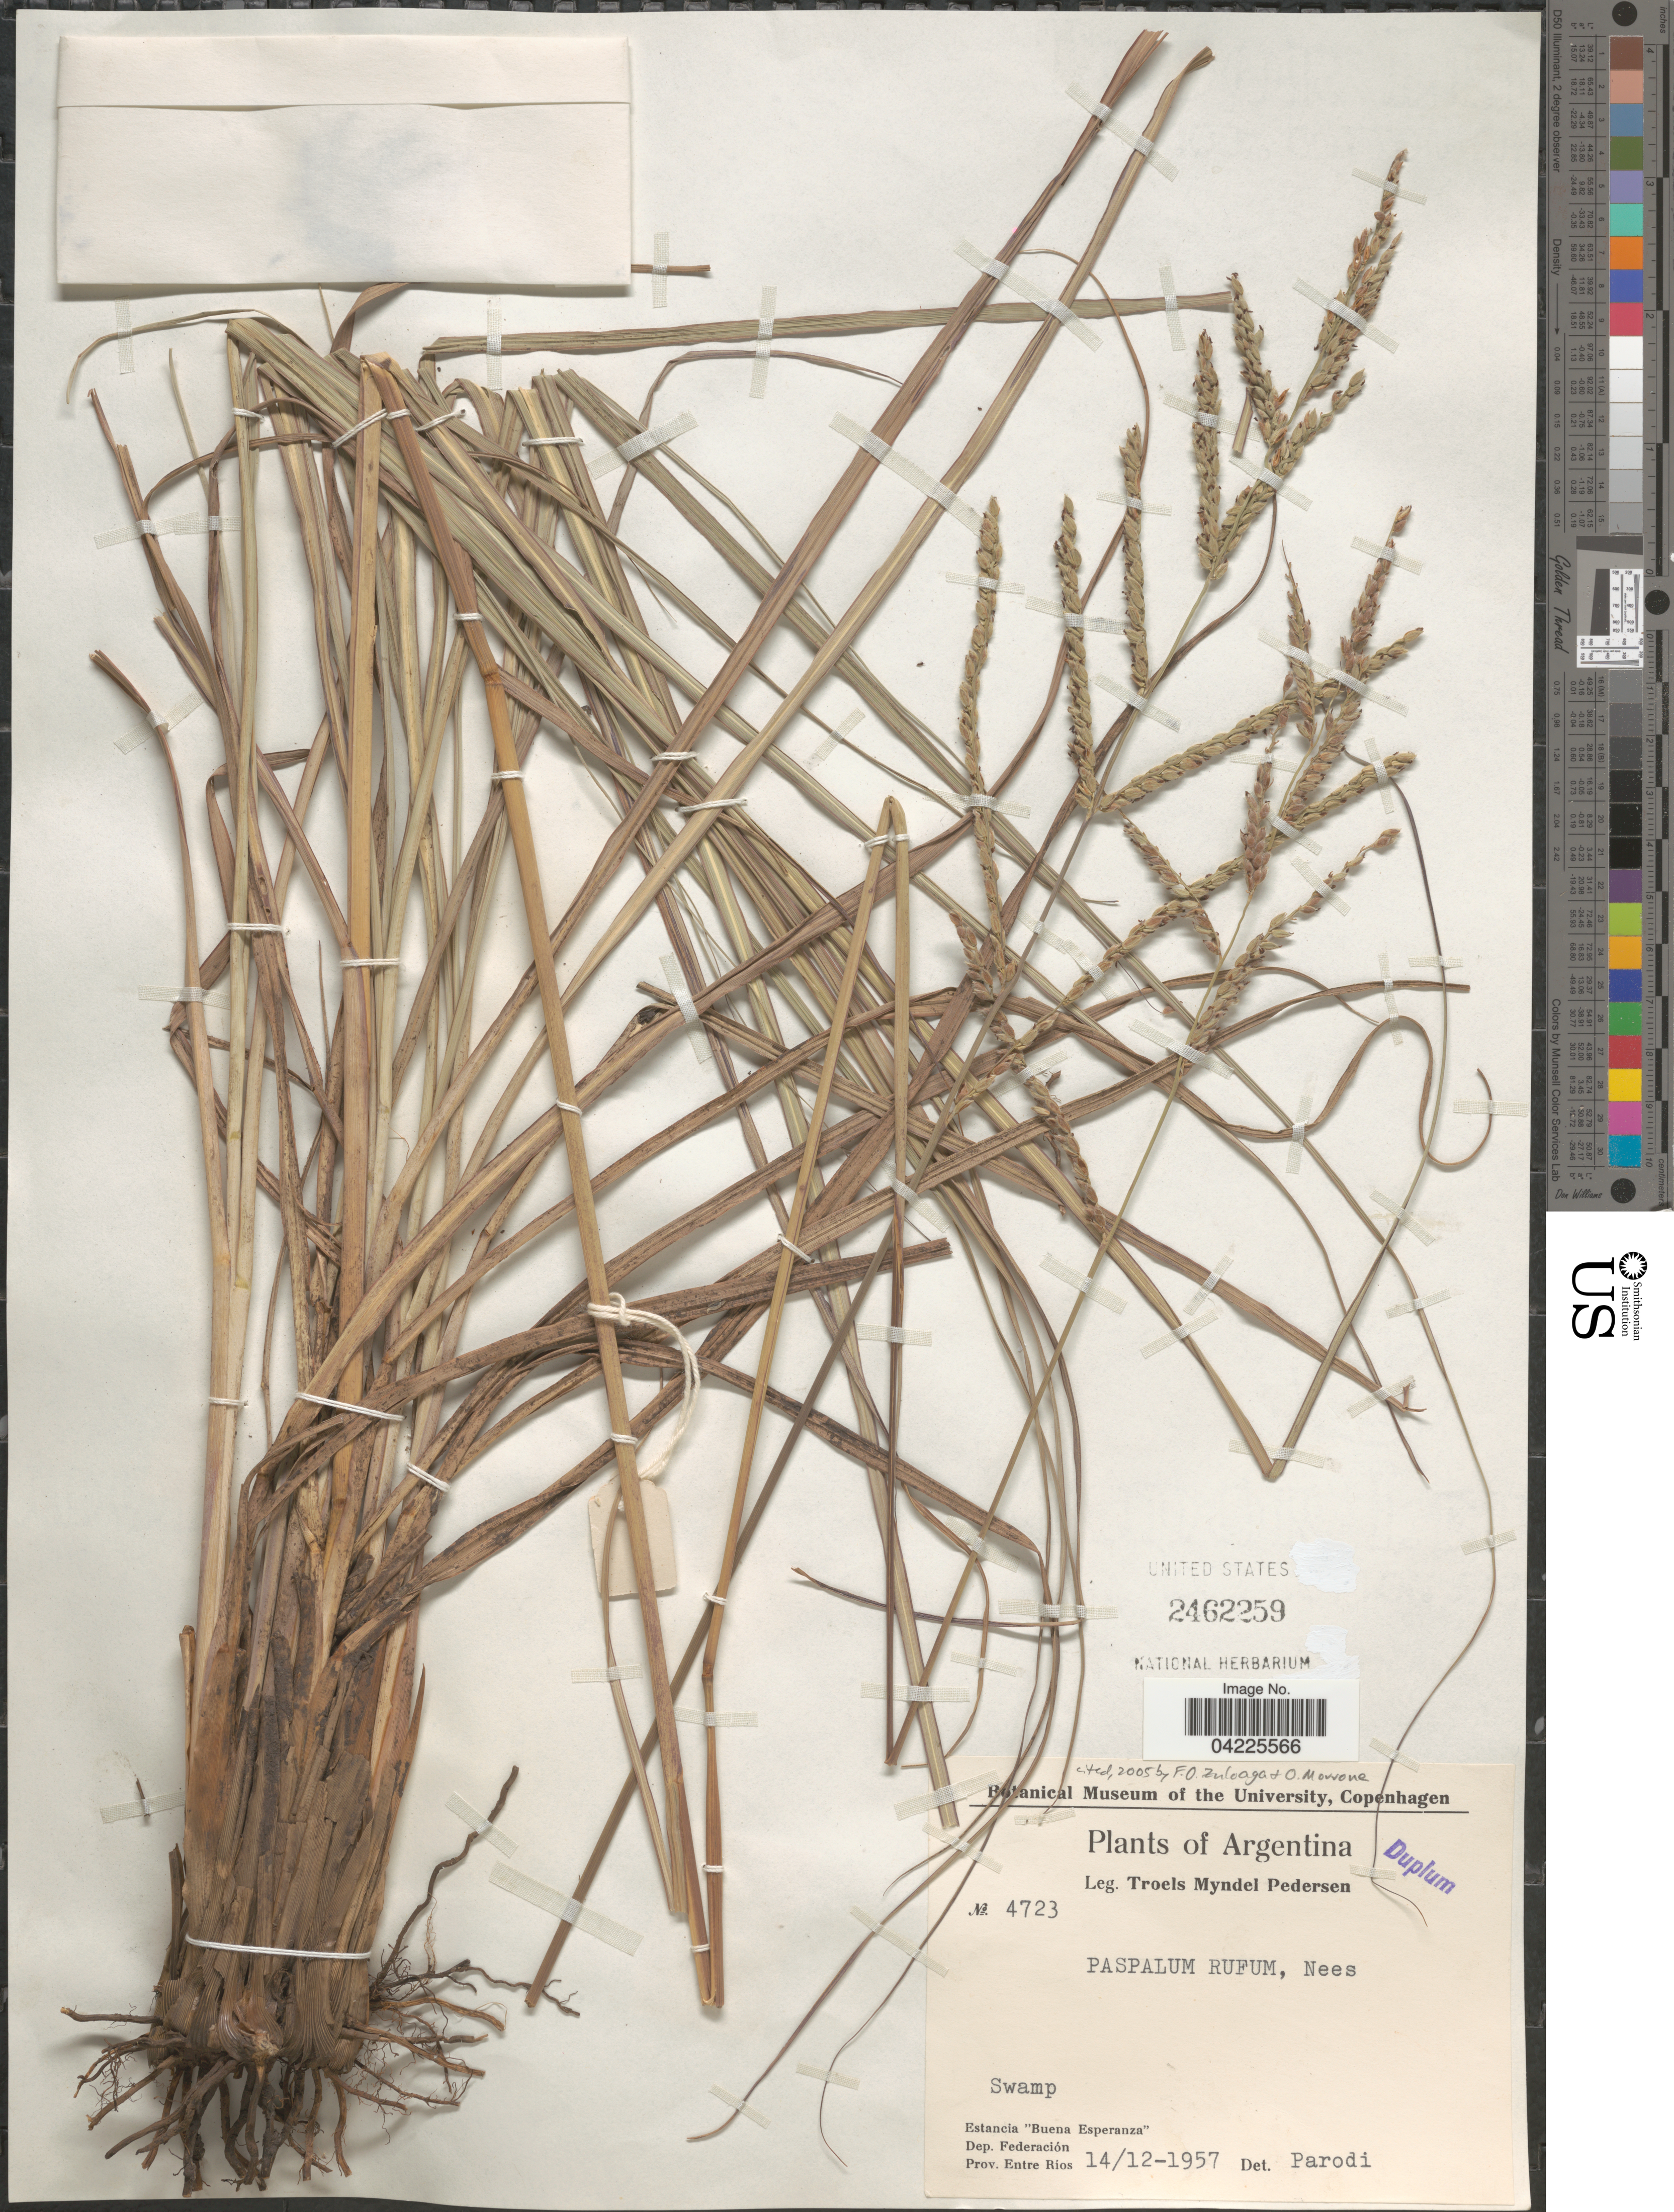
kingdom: Plantae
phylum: Tracheophyta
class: Liliopsida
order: Poales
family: Poaceae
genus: Paspalum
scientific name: Paspalum rufum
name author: Nees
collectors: T. Pederson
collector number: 4723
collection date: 1957-12-14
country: Argentina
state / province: Entre Rios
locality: Estancia "Buena Esperanza". Dep. Federación.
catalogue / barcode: US 2462259